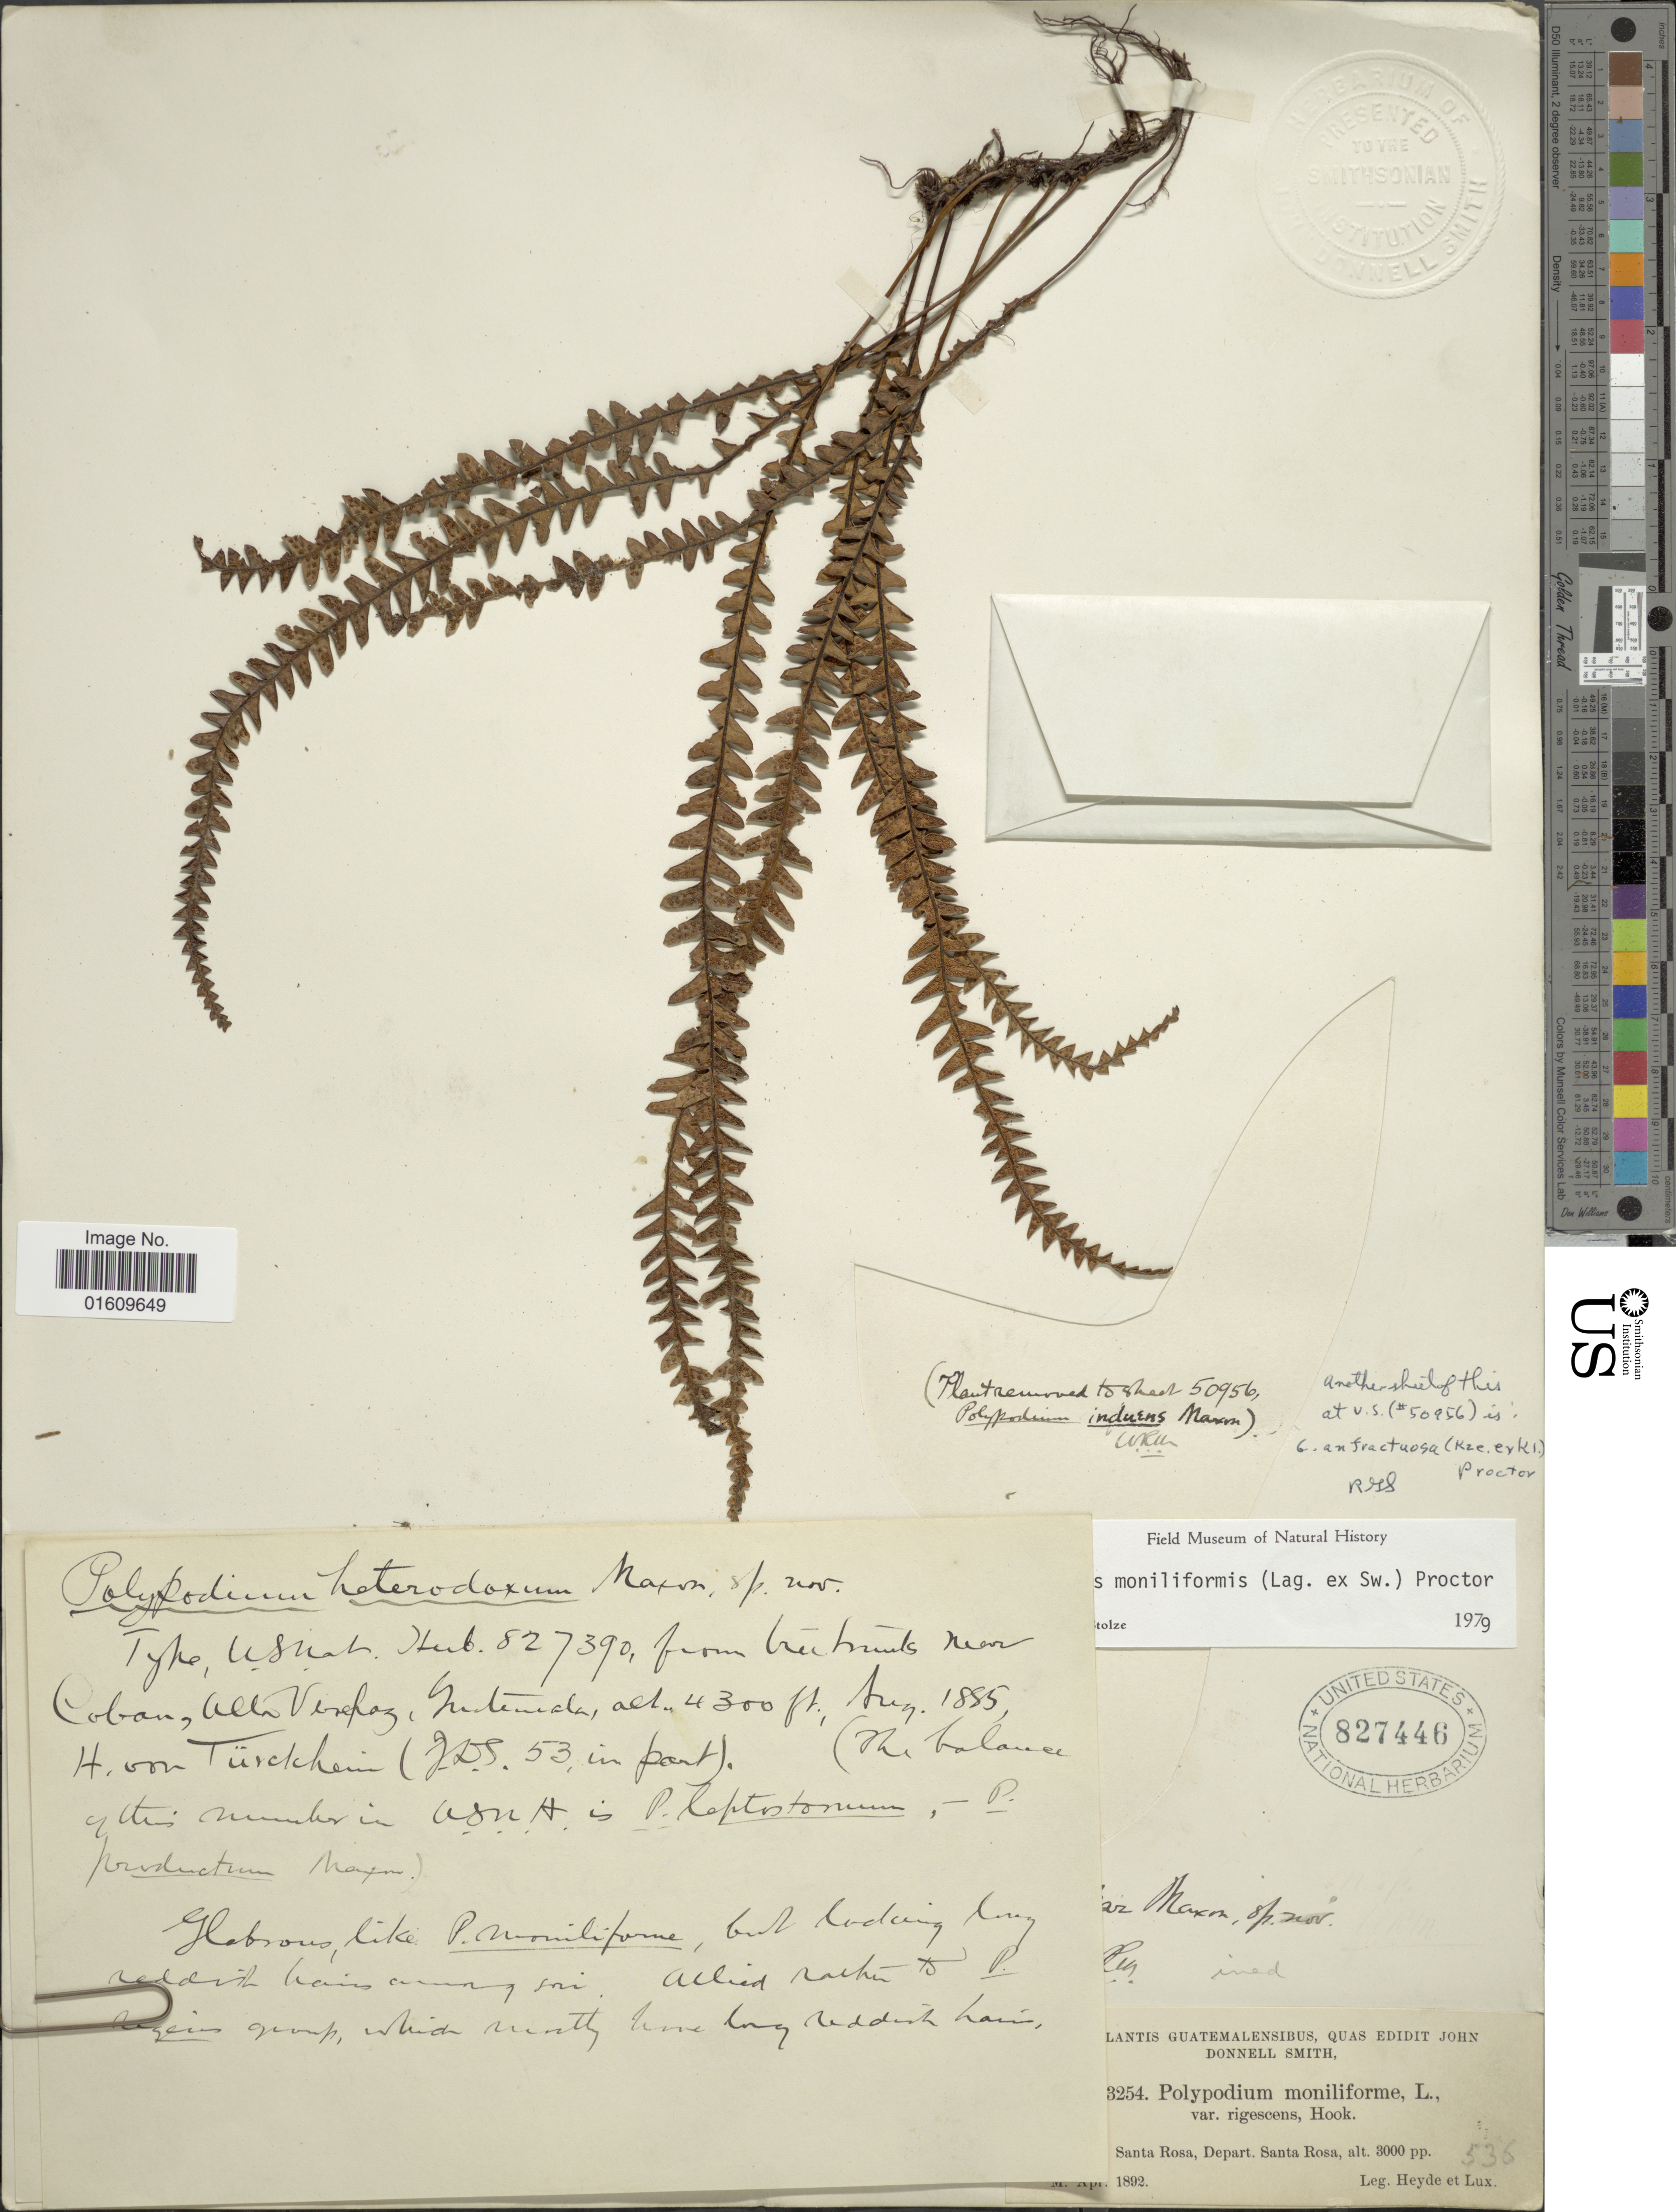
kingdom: Plantae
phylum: Tracheophyta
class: Polypodiopsida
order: Polypodiales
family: Polypodiaceae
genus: Melpomene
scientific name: Melpomene moniliformis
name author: (Lag. ex Sw.) A.R. Sm. & R.C. Moran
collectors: Heyde & Lux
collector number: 3254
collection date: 1892-04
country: Guatemala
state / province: Santa Rosa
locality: Santa Rosa, Depart. Santa Rosa.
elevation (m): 914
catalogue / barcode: US 827446